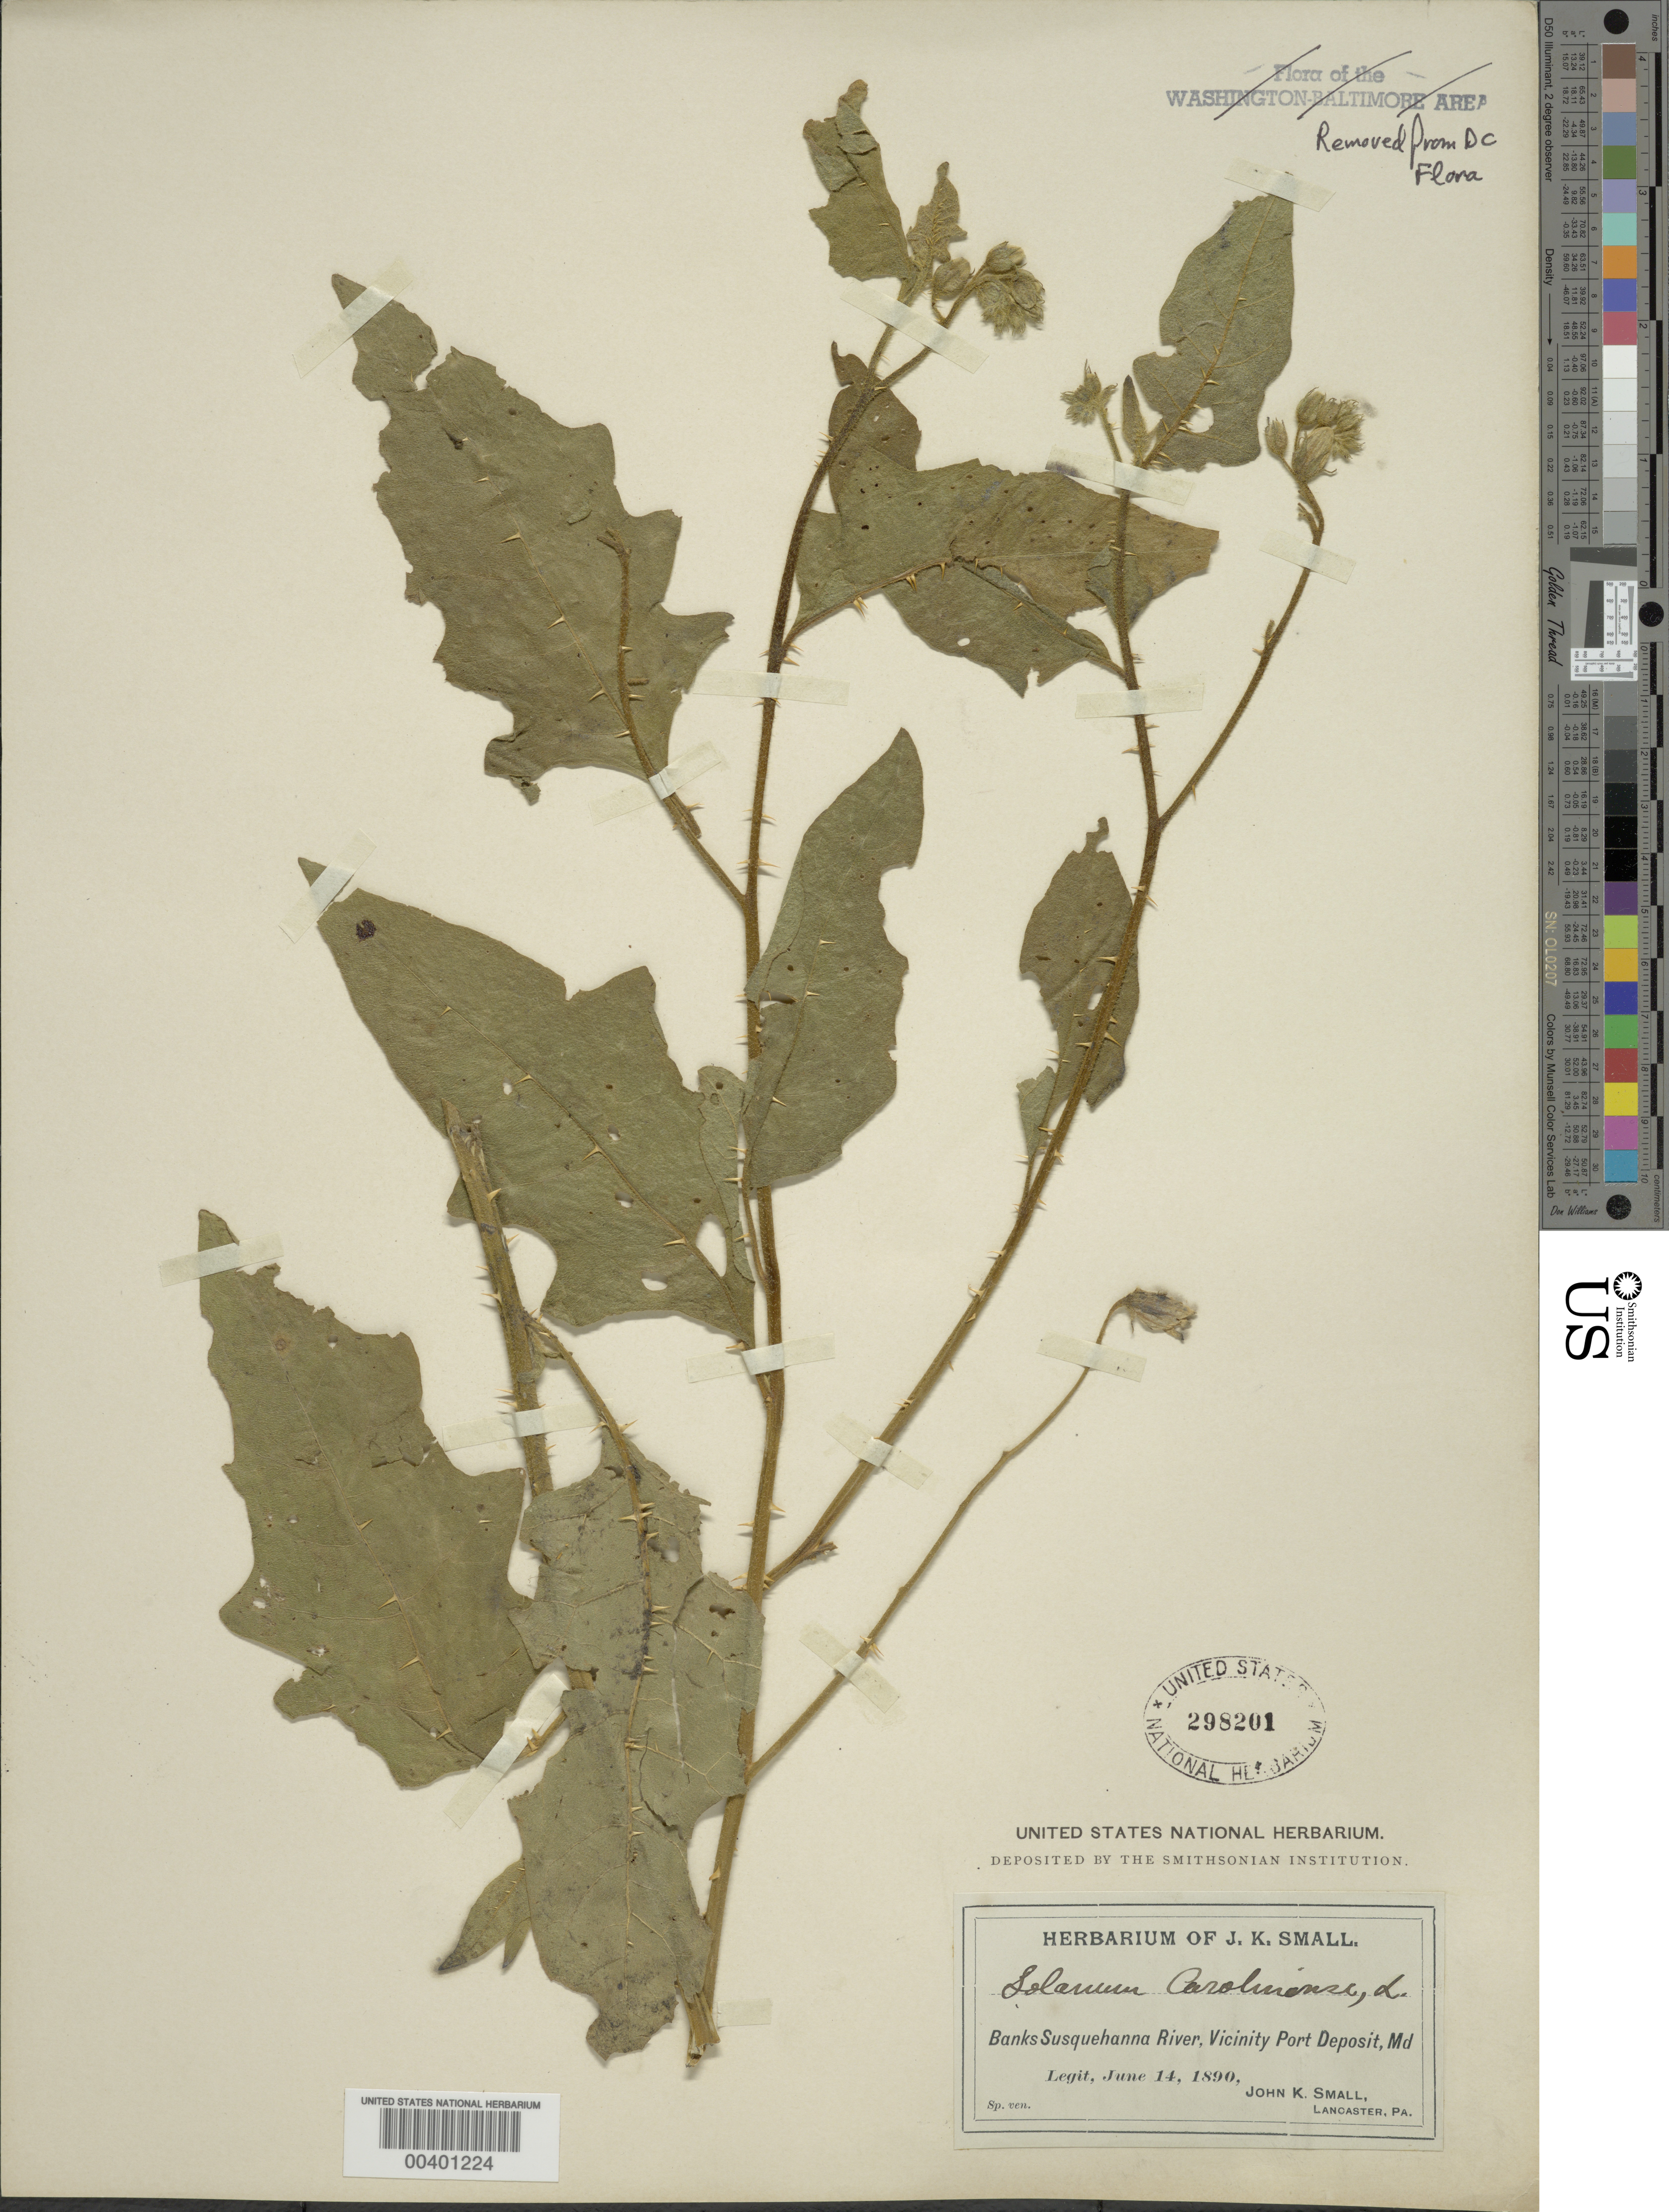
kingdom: Plantae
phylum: Tracheophyta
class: Magnoliopsida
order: Solanales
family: Solanaceae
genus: Solanum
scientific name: Solanum carolinense f. albiflorum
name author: (Kuntze) Benke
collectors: J. K. Small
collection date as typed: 14 Jun 1890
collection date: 1890-06-14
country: United States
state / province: Maryland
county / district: Cecil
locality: Banks of susquehanna river, vicinity of port deposit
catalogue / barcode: US 298201